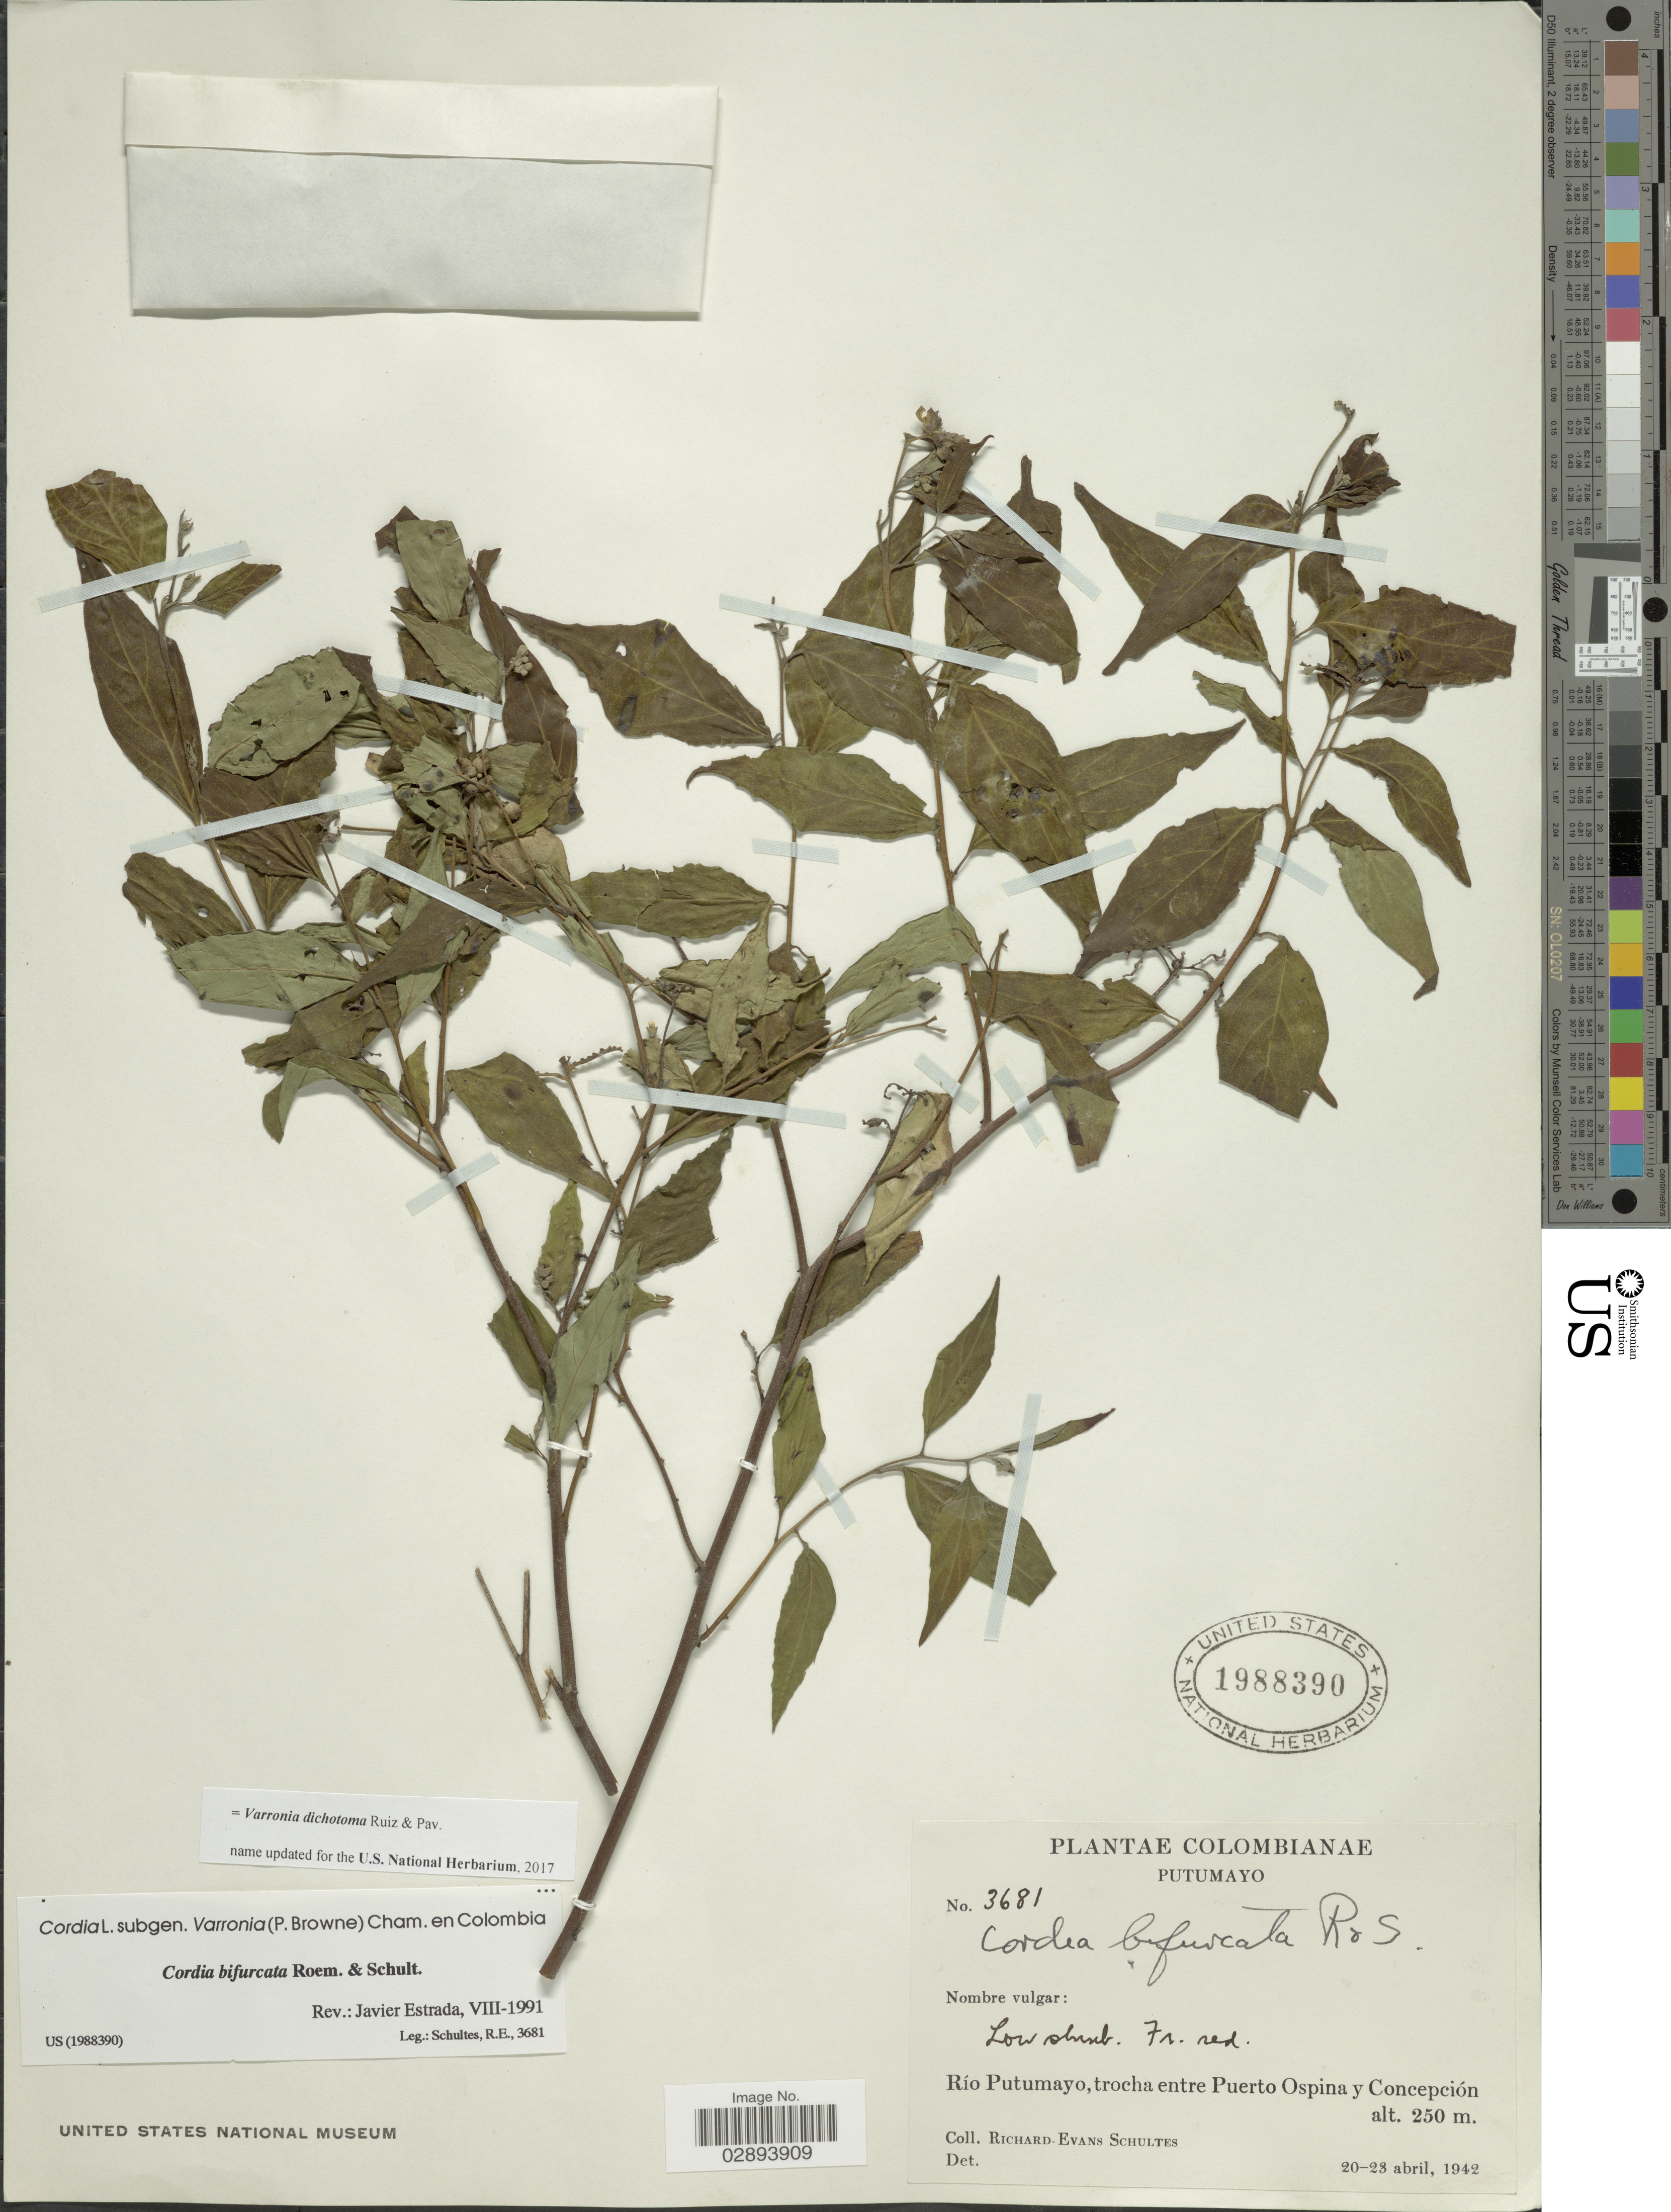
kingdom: Plantae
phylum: Tracheophyta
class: Magnoliopsida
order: Boraginales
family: Cordiaceae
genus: Varronia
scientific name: Varronia dichotoma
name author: Ruiz & Pav.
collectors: R. E. Schultes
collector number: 3681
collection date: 1942-04-20/1942-04-23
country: Colombia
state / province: Putumayo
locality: Río Putumayo, trocha entre Puerto Ospina y Concepción.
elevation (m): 250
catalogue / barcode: US 1988390